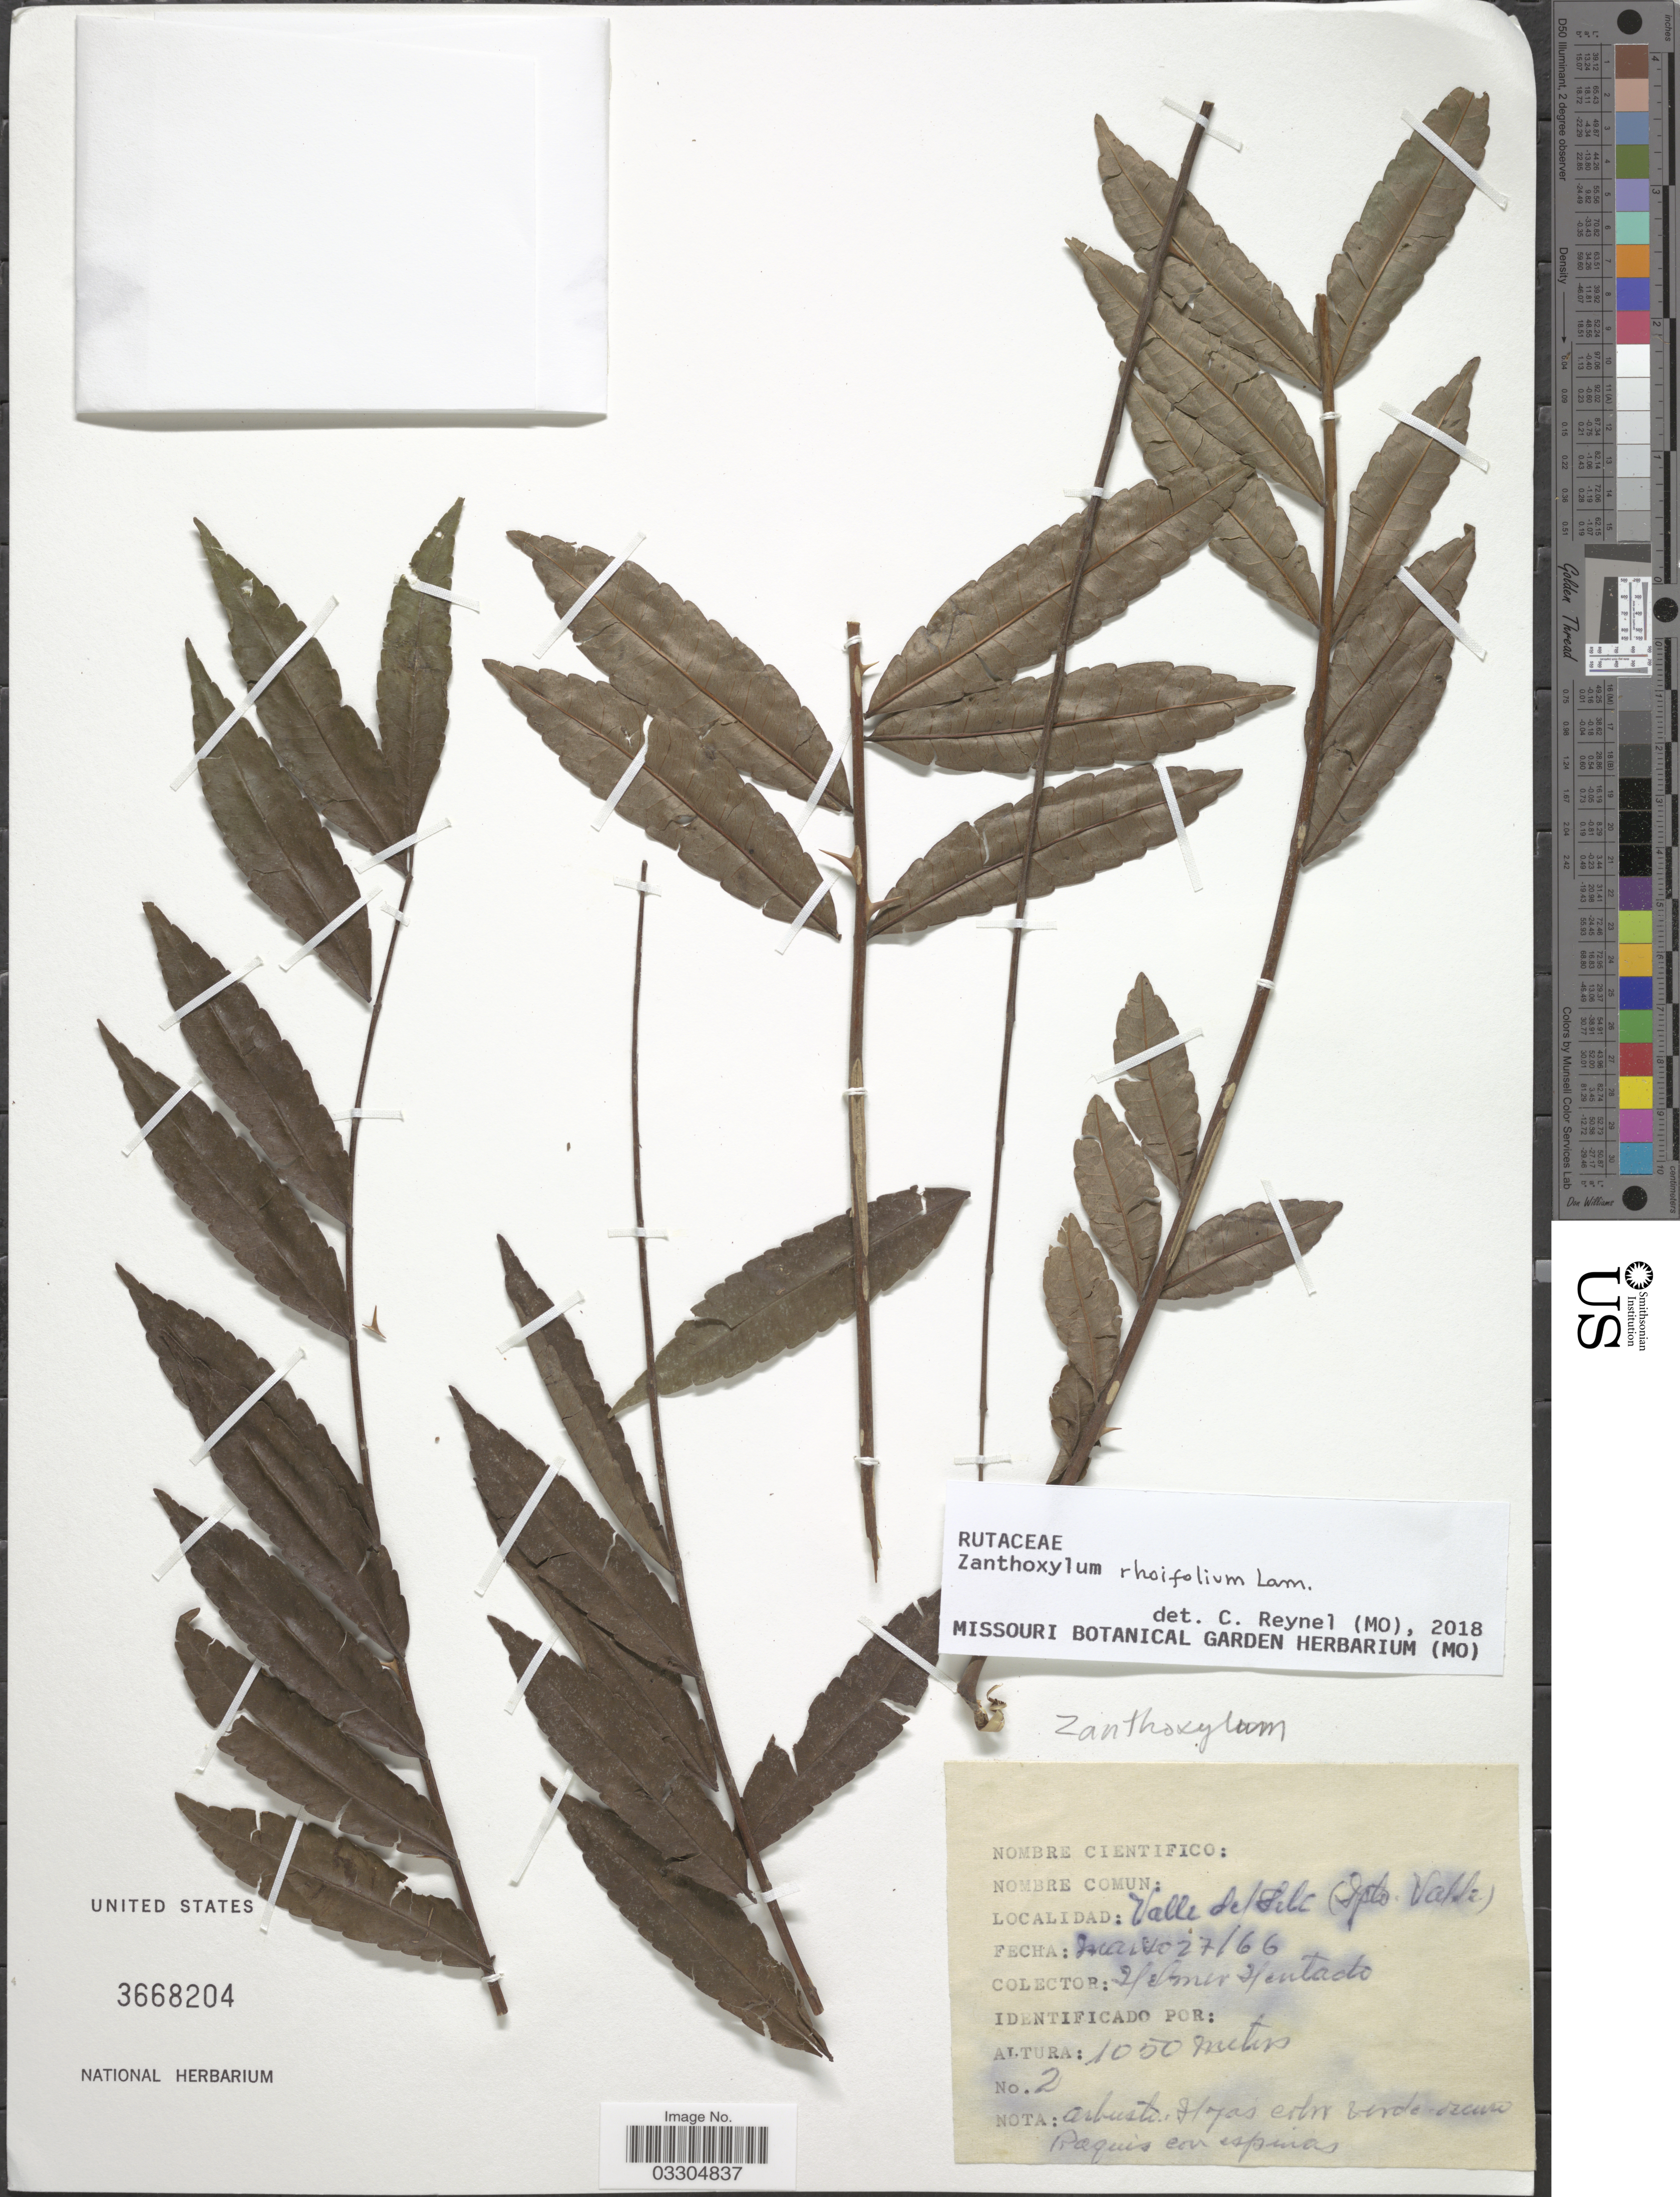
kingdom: Plantae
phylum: Tracheophyta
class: Magnoliopsida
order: Sapindales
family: Rutaceae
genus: Zanthoxylum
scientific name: Zanthoxylum rhoifolium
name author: Lam.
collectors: H. Hurtado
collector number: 2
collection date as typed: Transcribed d/m/y: 27/3/66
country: Colombia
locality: Valle del Sel [interpreted] (Dpto. Valle).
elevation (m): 1050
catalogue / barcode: US 3668204